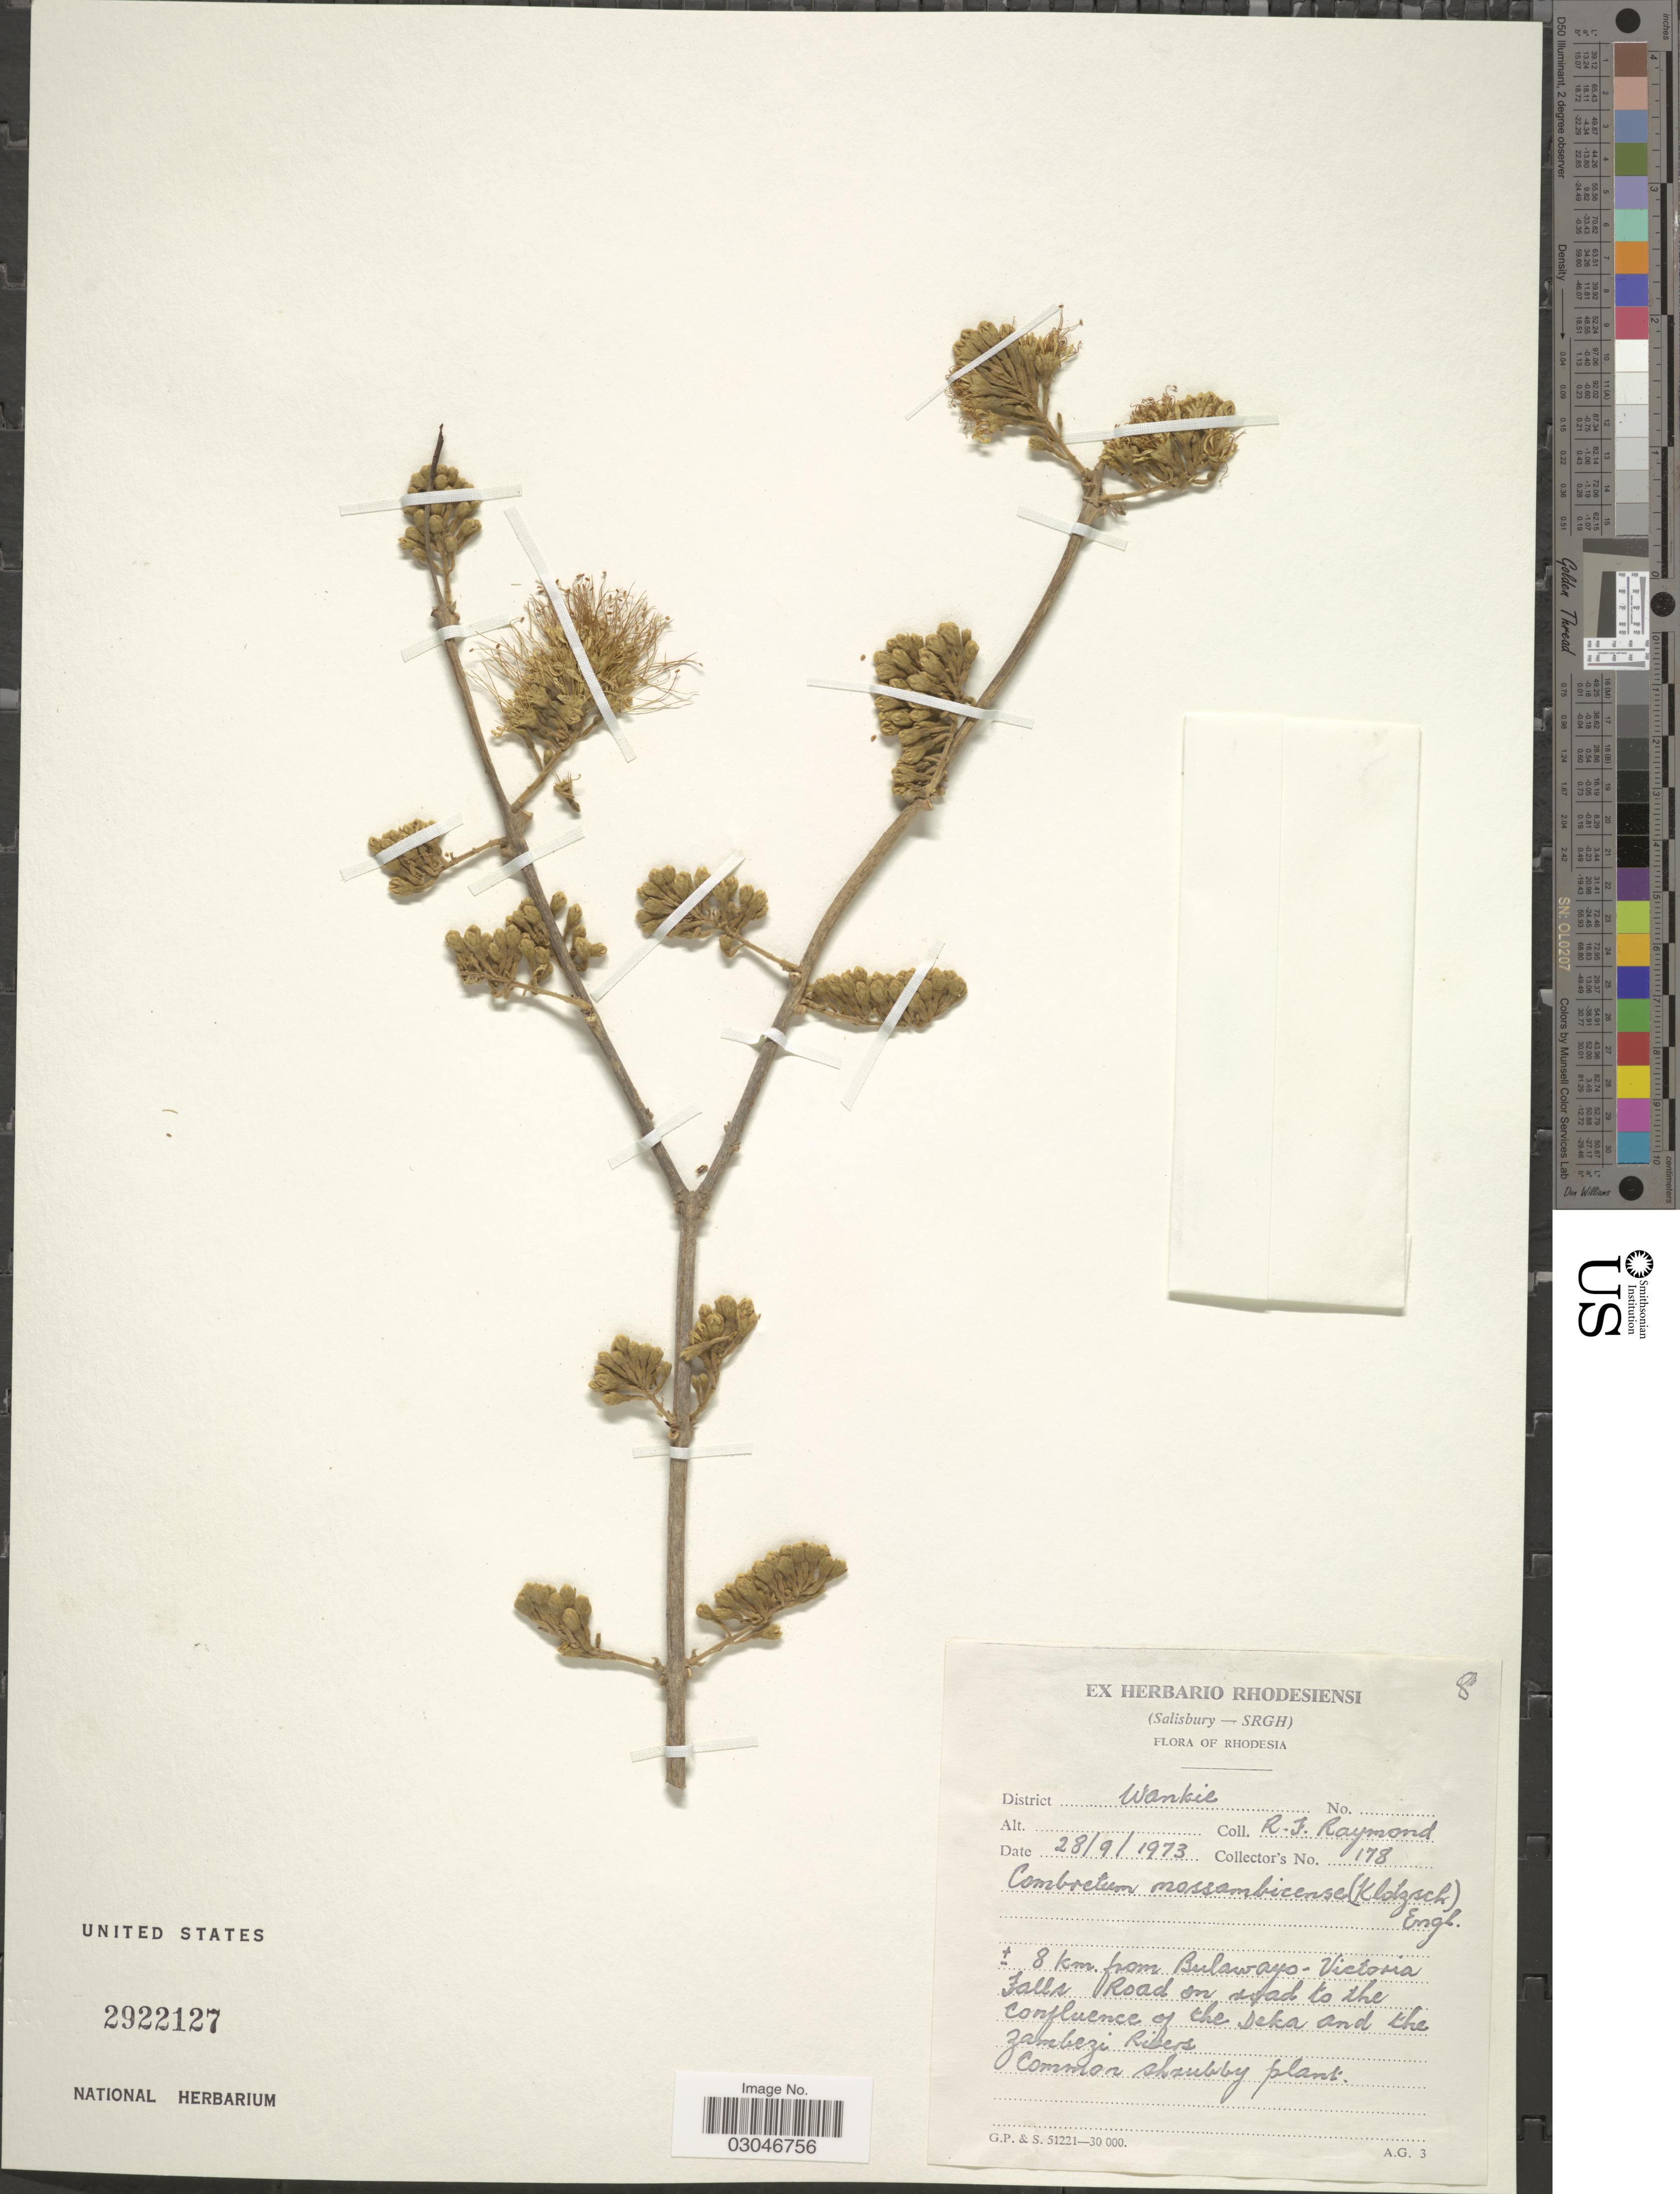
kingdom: Plantae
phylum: Tracheophyta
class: Magnoliopsida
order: Myrtales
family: Combretaceae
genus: Combretum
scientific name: Combretum mossambicense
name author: (Klotzsch) Engl.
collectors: R. Raymond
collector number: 178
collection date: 1973-09-28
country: Zimbabwe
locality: Rhodesia. District Wankie. ± 8 km. from Bulaways-Victoria Falls Road on road to the confluence of the Deka and the Zambezi Rivers.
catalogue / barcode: US 2922127